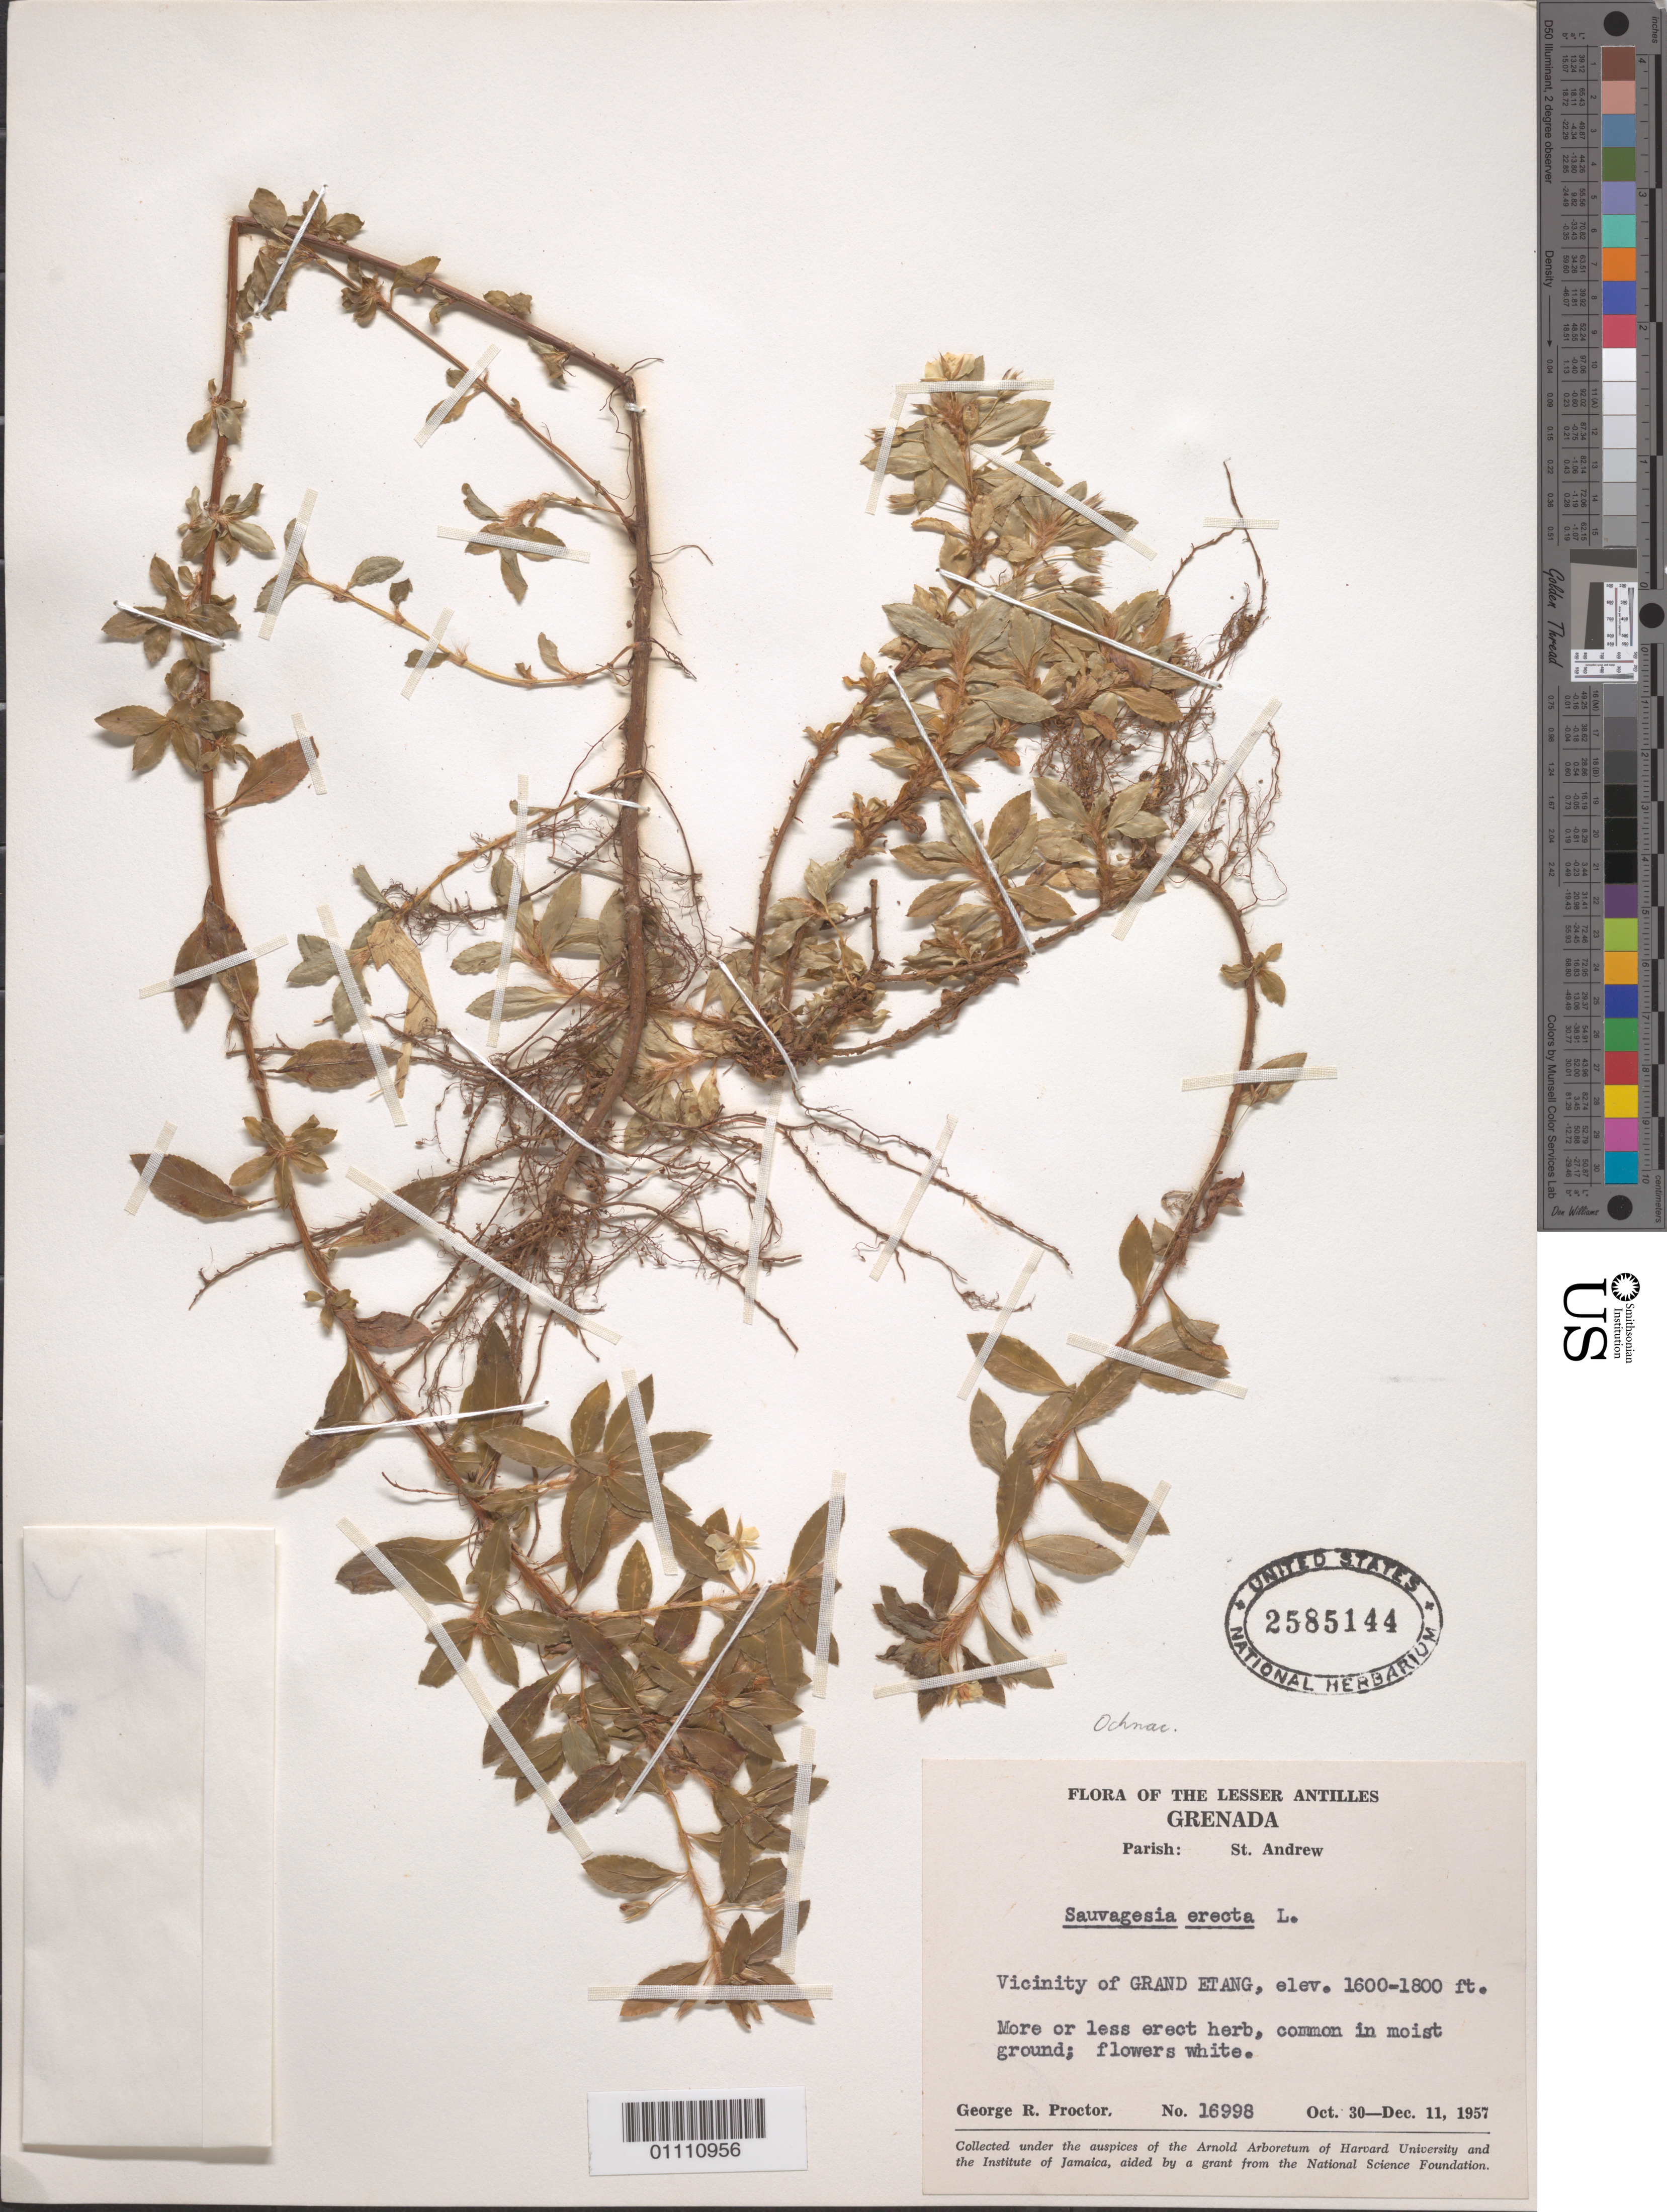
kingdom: Plantae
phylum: Tracheophyta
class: Magnoliopsida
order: Malpighiales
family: Ochnaceae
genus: Sauvagesia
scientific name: Sauvagesia erecta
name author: L.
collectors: G. R. Proctor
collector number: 16998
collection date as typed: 30 Oct 1957 to 11 Dec 1957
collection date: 1957-10-30/1957-12-11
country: Grenada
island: Grenada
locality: Grand Etang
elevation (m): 488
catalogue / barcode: US 2585144